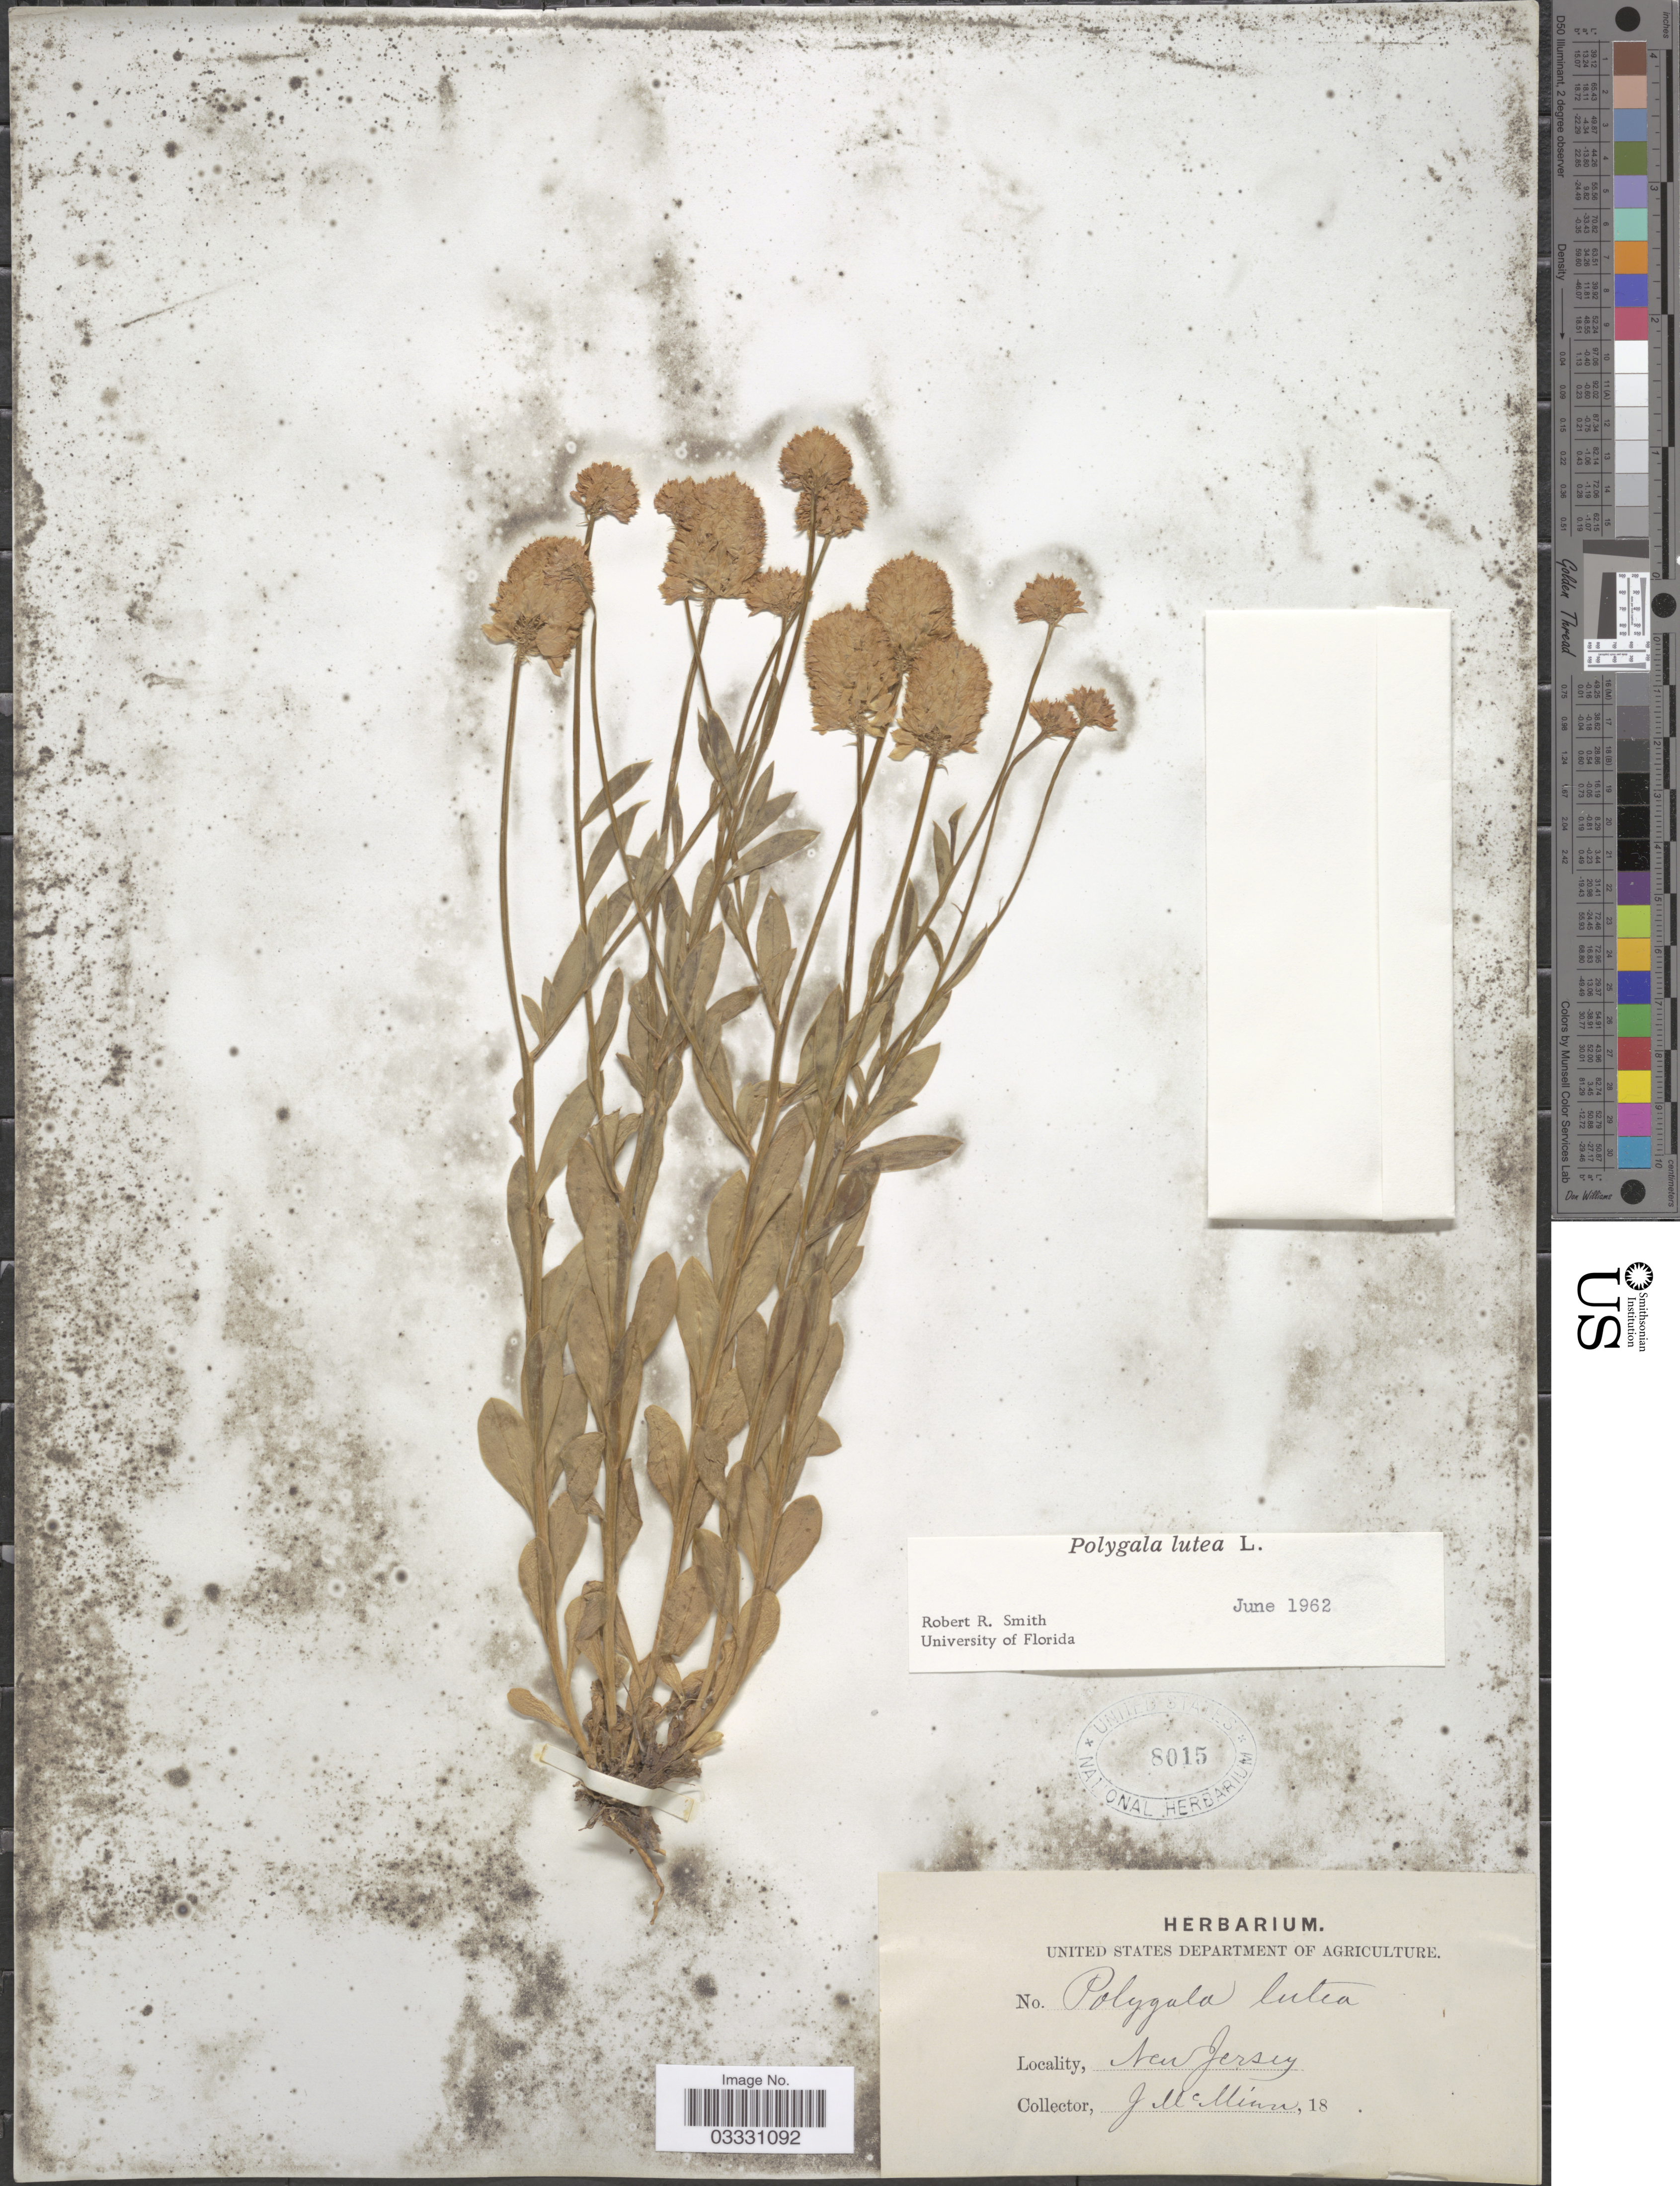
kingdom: Plantae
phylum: Tracheophyta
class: Magnoliopsida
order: Fabales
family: Polygalaceae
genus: Polygala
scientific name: Polygala lutea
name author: L.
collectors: J. McMinn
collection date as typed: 18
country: United States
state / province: New Jersey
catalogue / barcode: US 8015